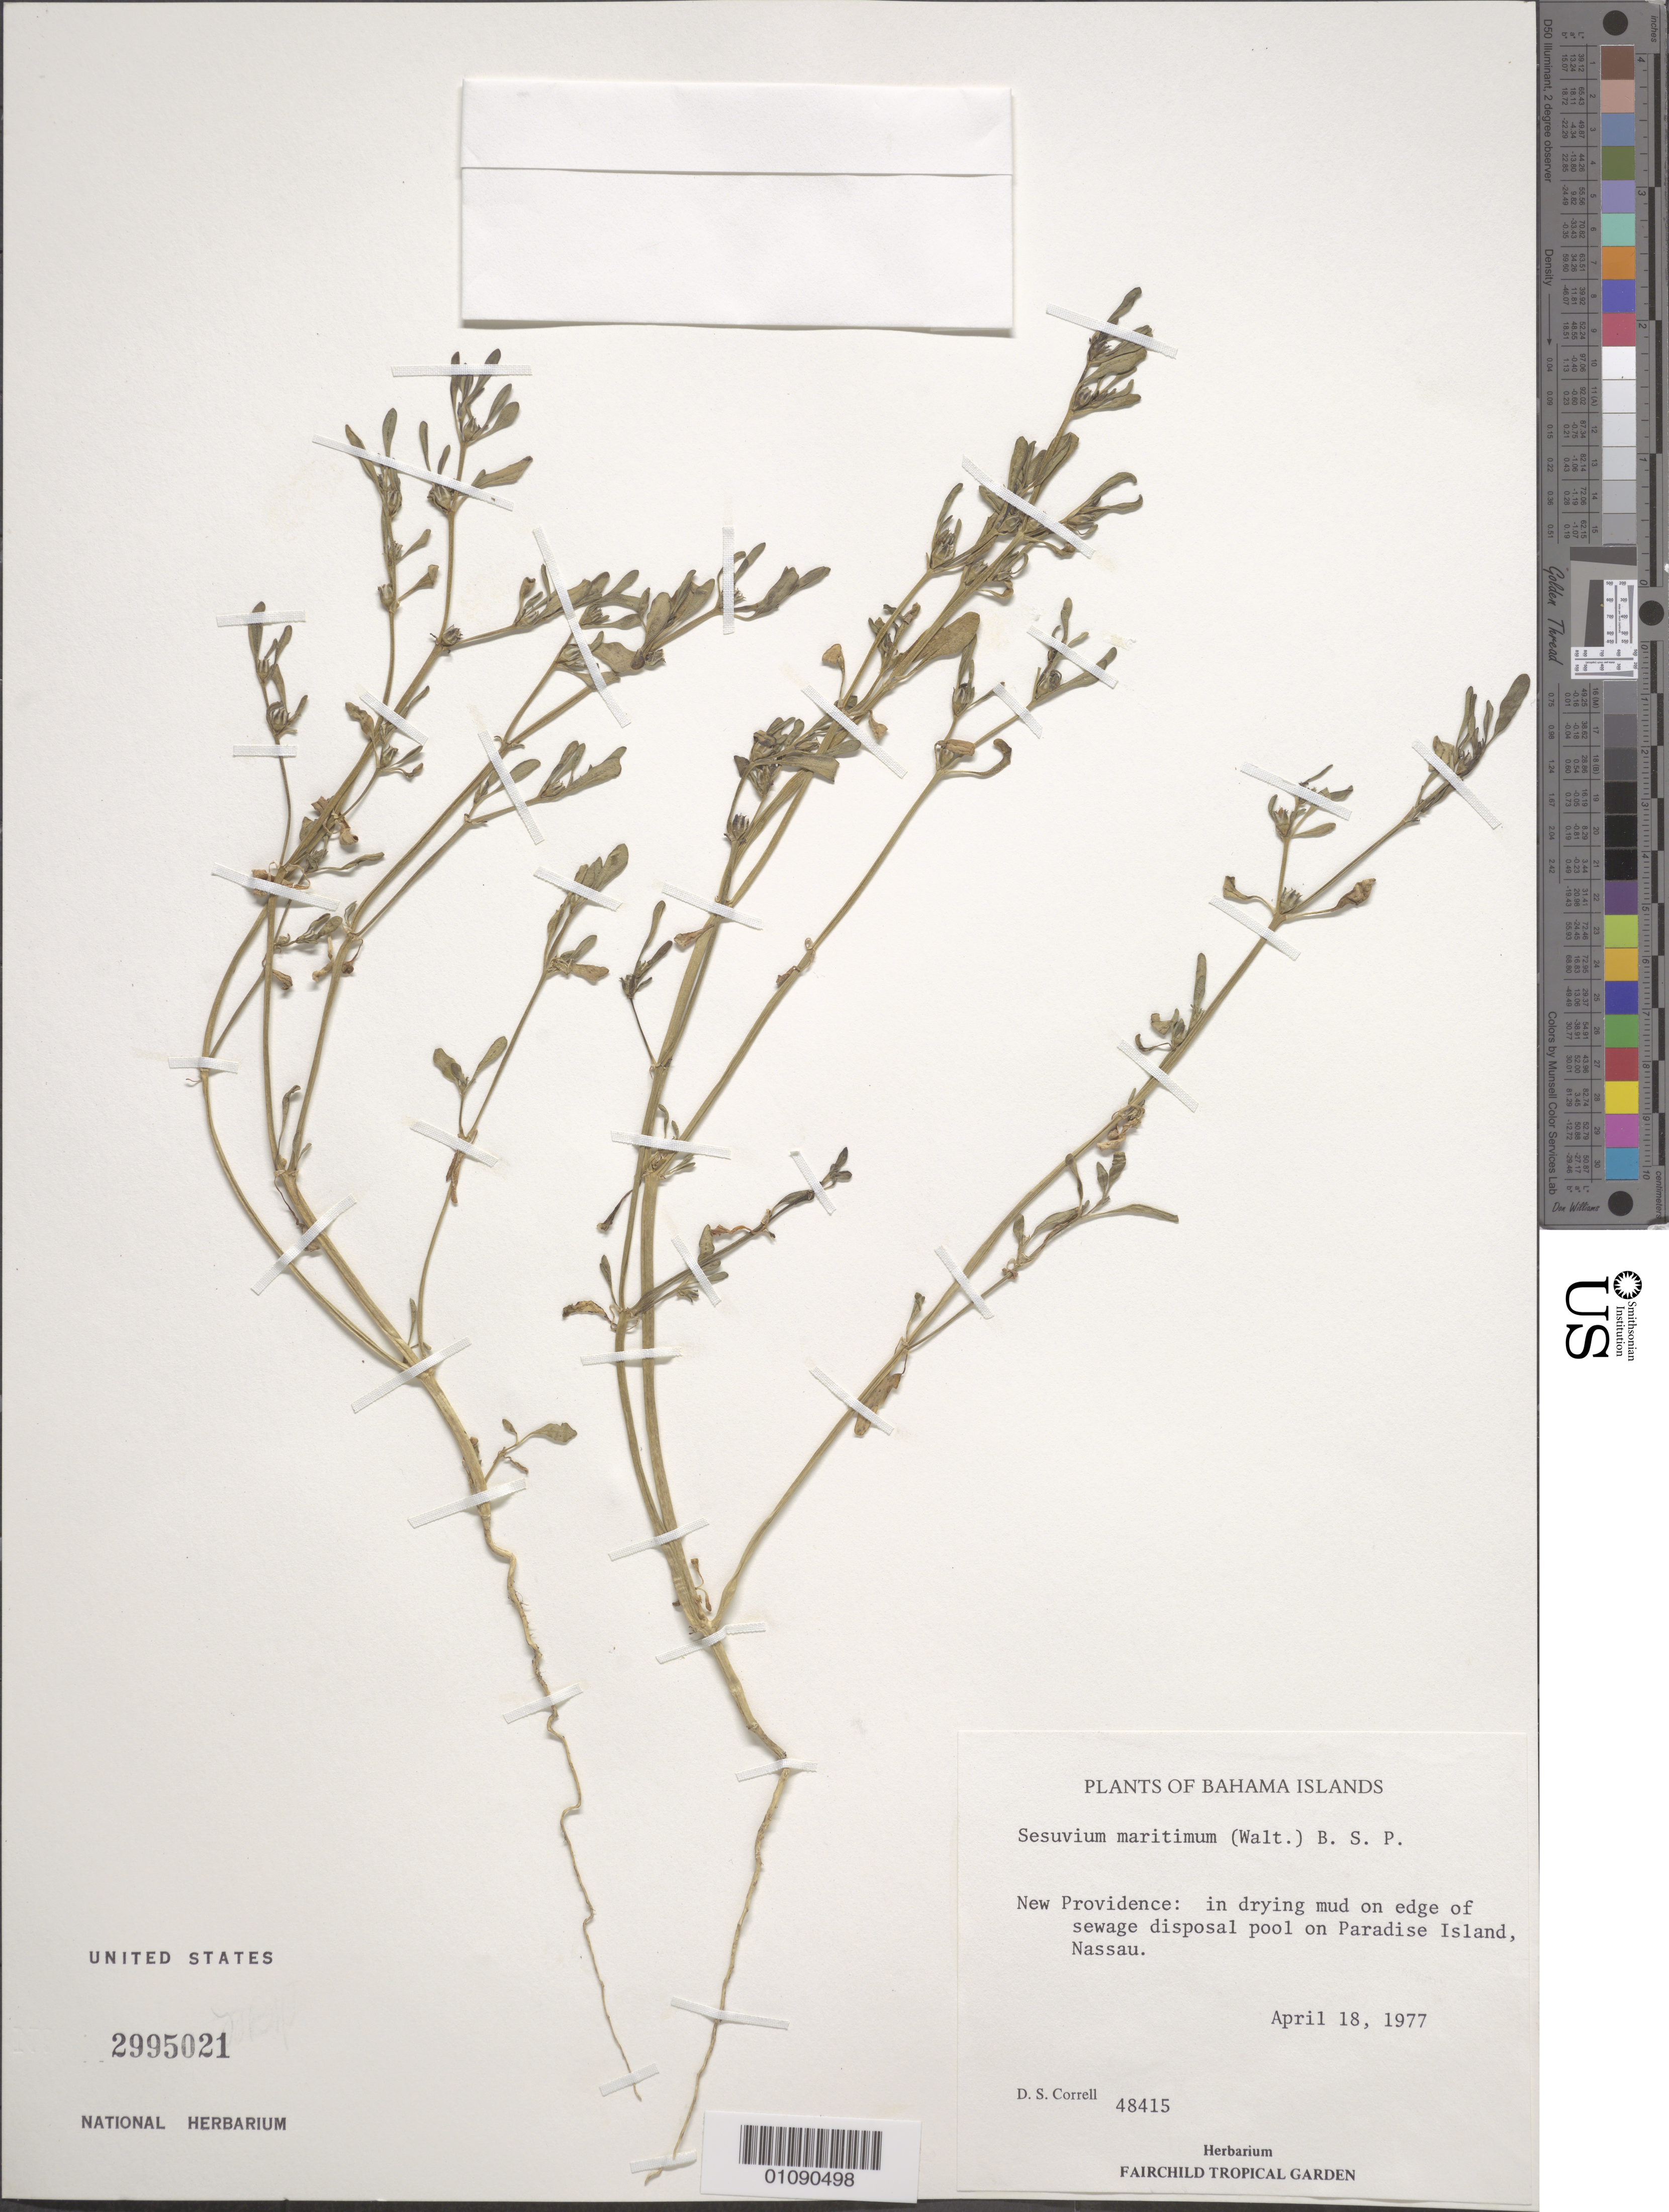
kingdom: Plantae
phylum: Tracheophyta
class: Magnoliopsida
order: Caryophyllales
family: Aizoaceae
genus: Sesuvium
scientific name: Sesuvium maritimum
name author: (Walter) Britton, Stearns & Poggenb.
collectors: D. S. Correll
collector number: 48415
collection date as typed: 18 Apr 1977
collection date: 1977-04-18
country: Bahamas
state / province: New Providence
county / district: Nassau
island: New Providence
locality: New Providence: Paradise Island, Nassau, edge of sewage disposal pool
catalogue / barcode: US 2995021